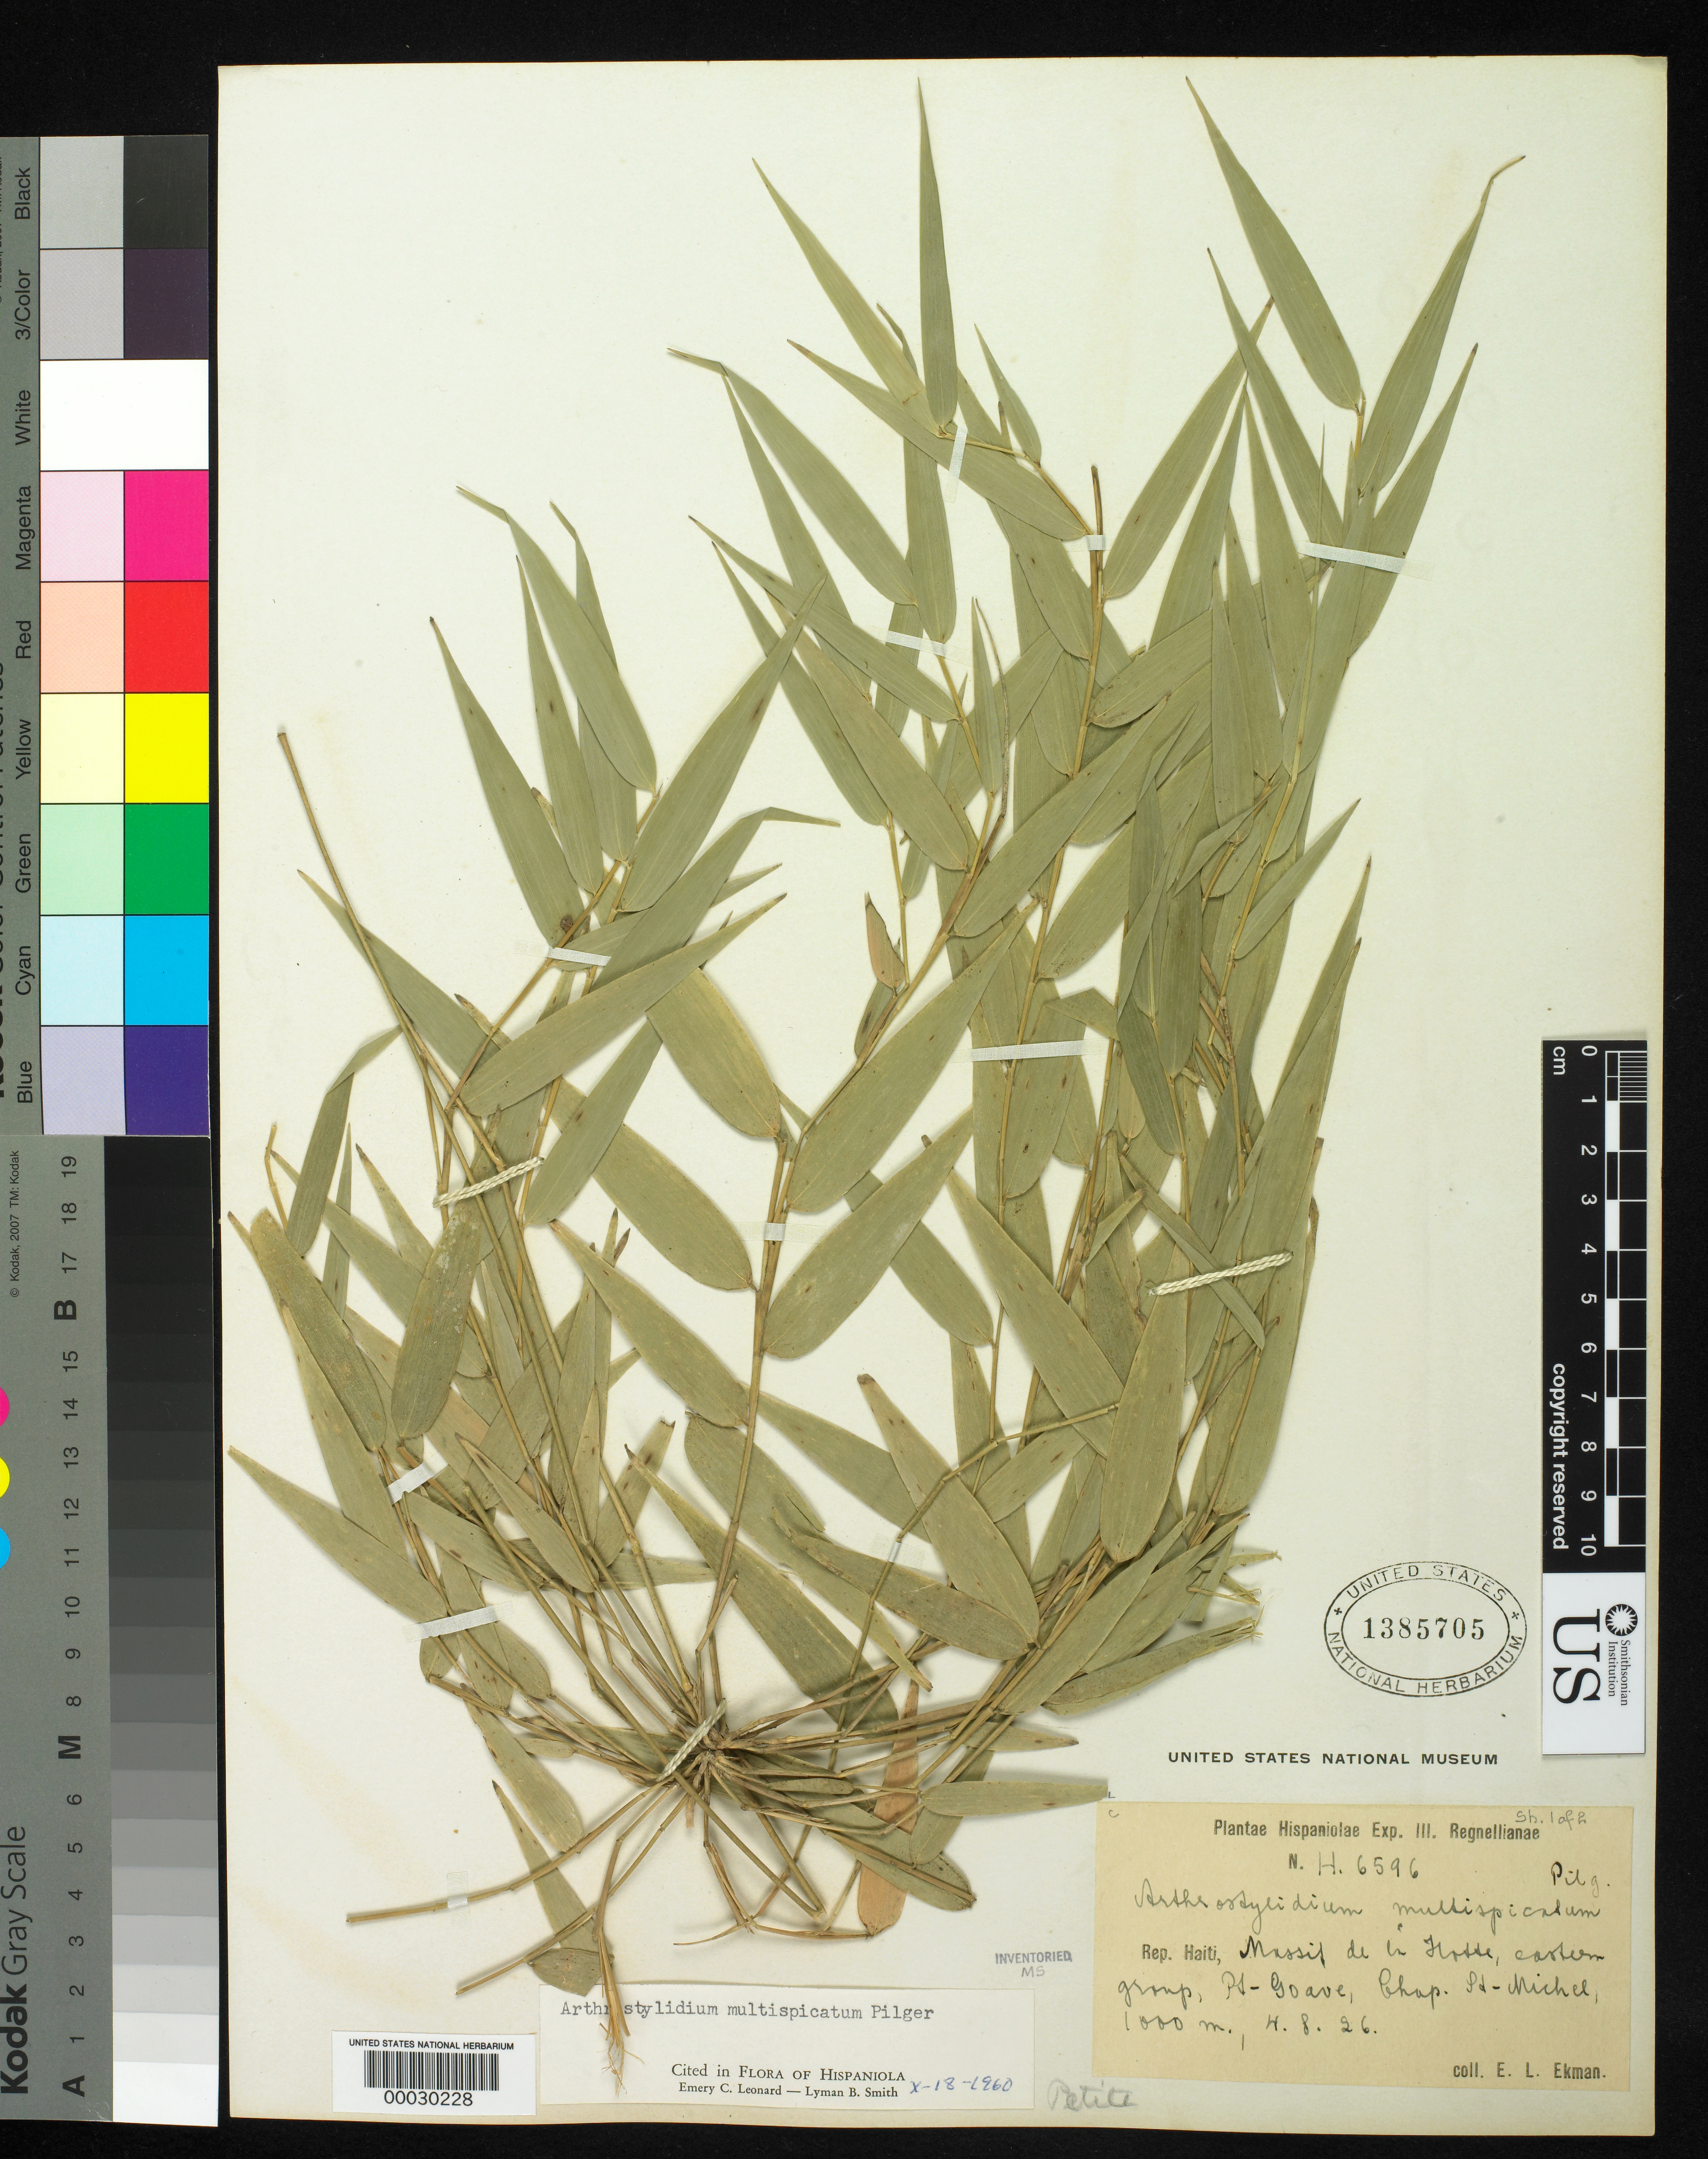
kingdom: Plantae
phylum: Tracheophyta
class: Liliopsida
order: Poales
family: Poaceae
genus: Arthrostylidium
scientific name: Arthrostylidium obtusatum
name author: Pilg. in Urb.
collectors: E. L. Ekman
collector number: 6596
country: Haiti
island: Hispaniola Island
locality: Massif de la selle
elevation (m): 1000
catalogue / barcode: US 1385705